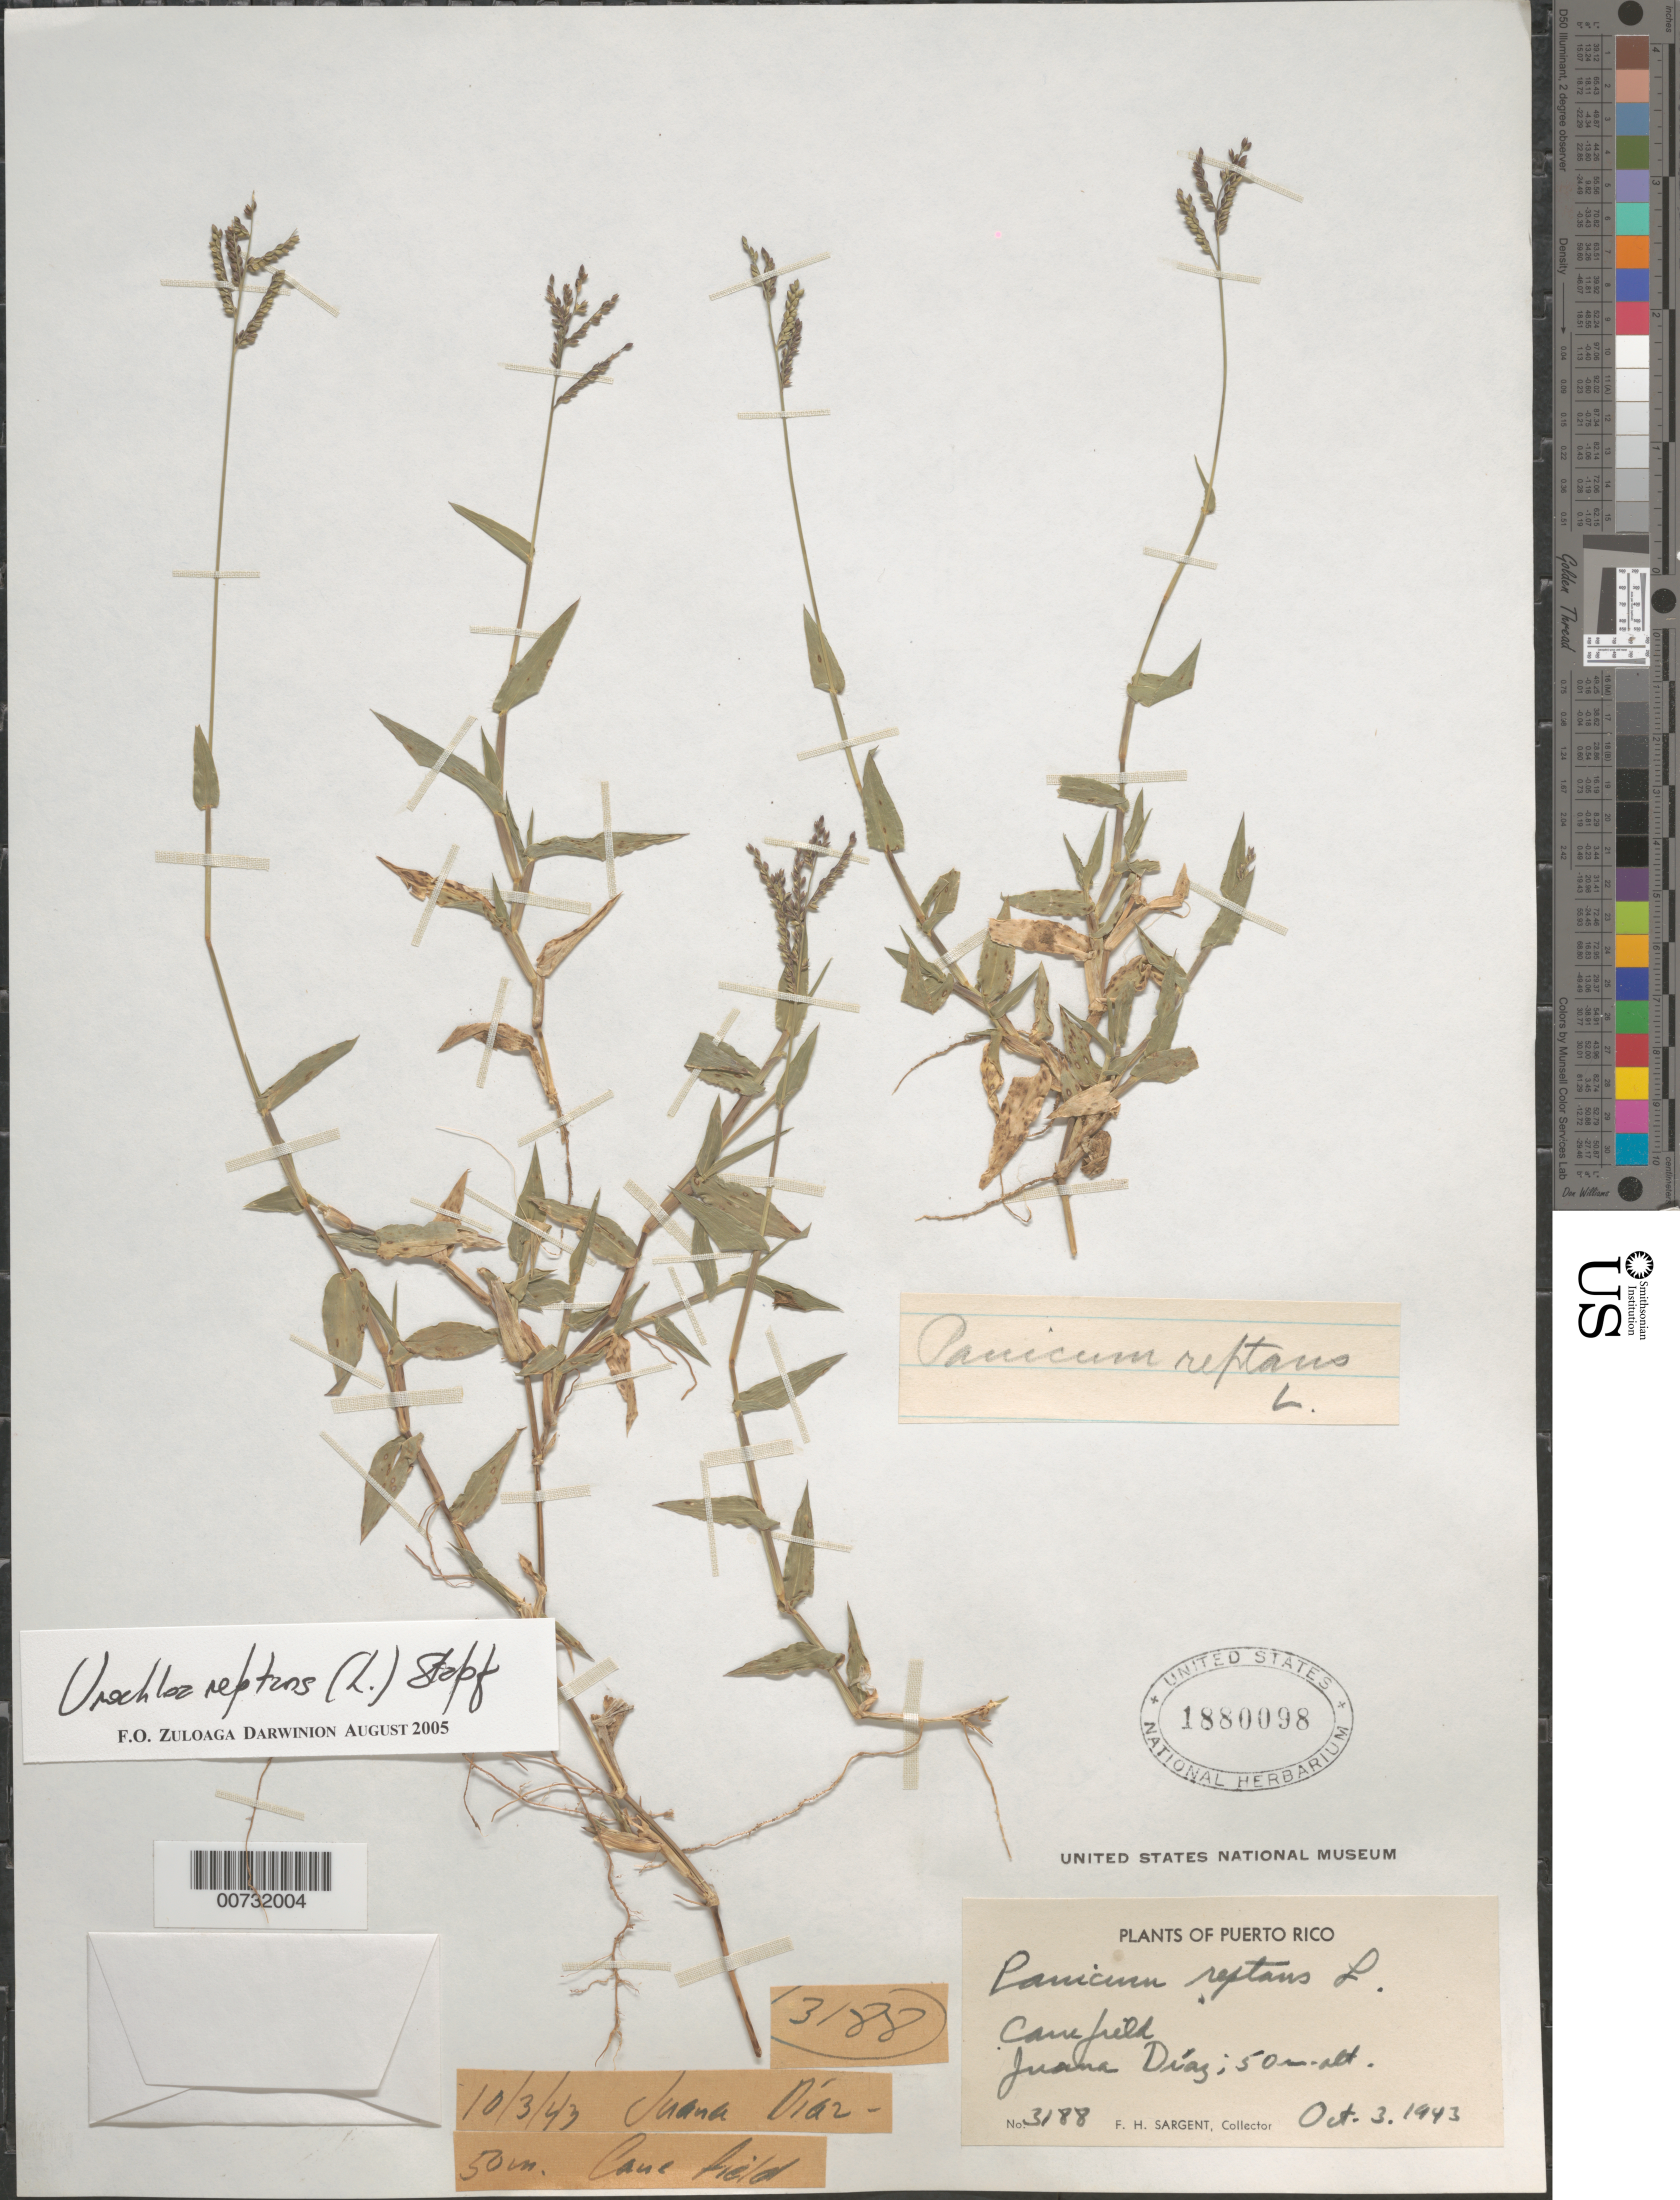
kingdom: Plantae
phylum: Tracheophyta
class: Liliopsida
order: Poales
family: Poaceae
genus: Urochloa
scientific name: Urochloa reptans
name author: (L.) Stapf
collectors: F. H. Sargent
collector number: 3188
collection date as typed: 03 Oct 1943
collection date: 1943-10-03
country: Puerto Rico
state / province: Juana Díaz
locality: Juana Díaz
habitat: Cane field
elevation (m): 50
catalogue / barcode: US 1880098